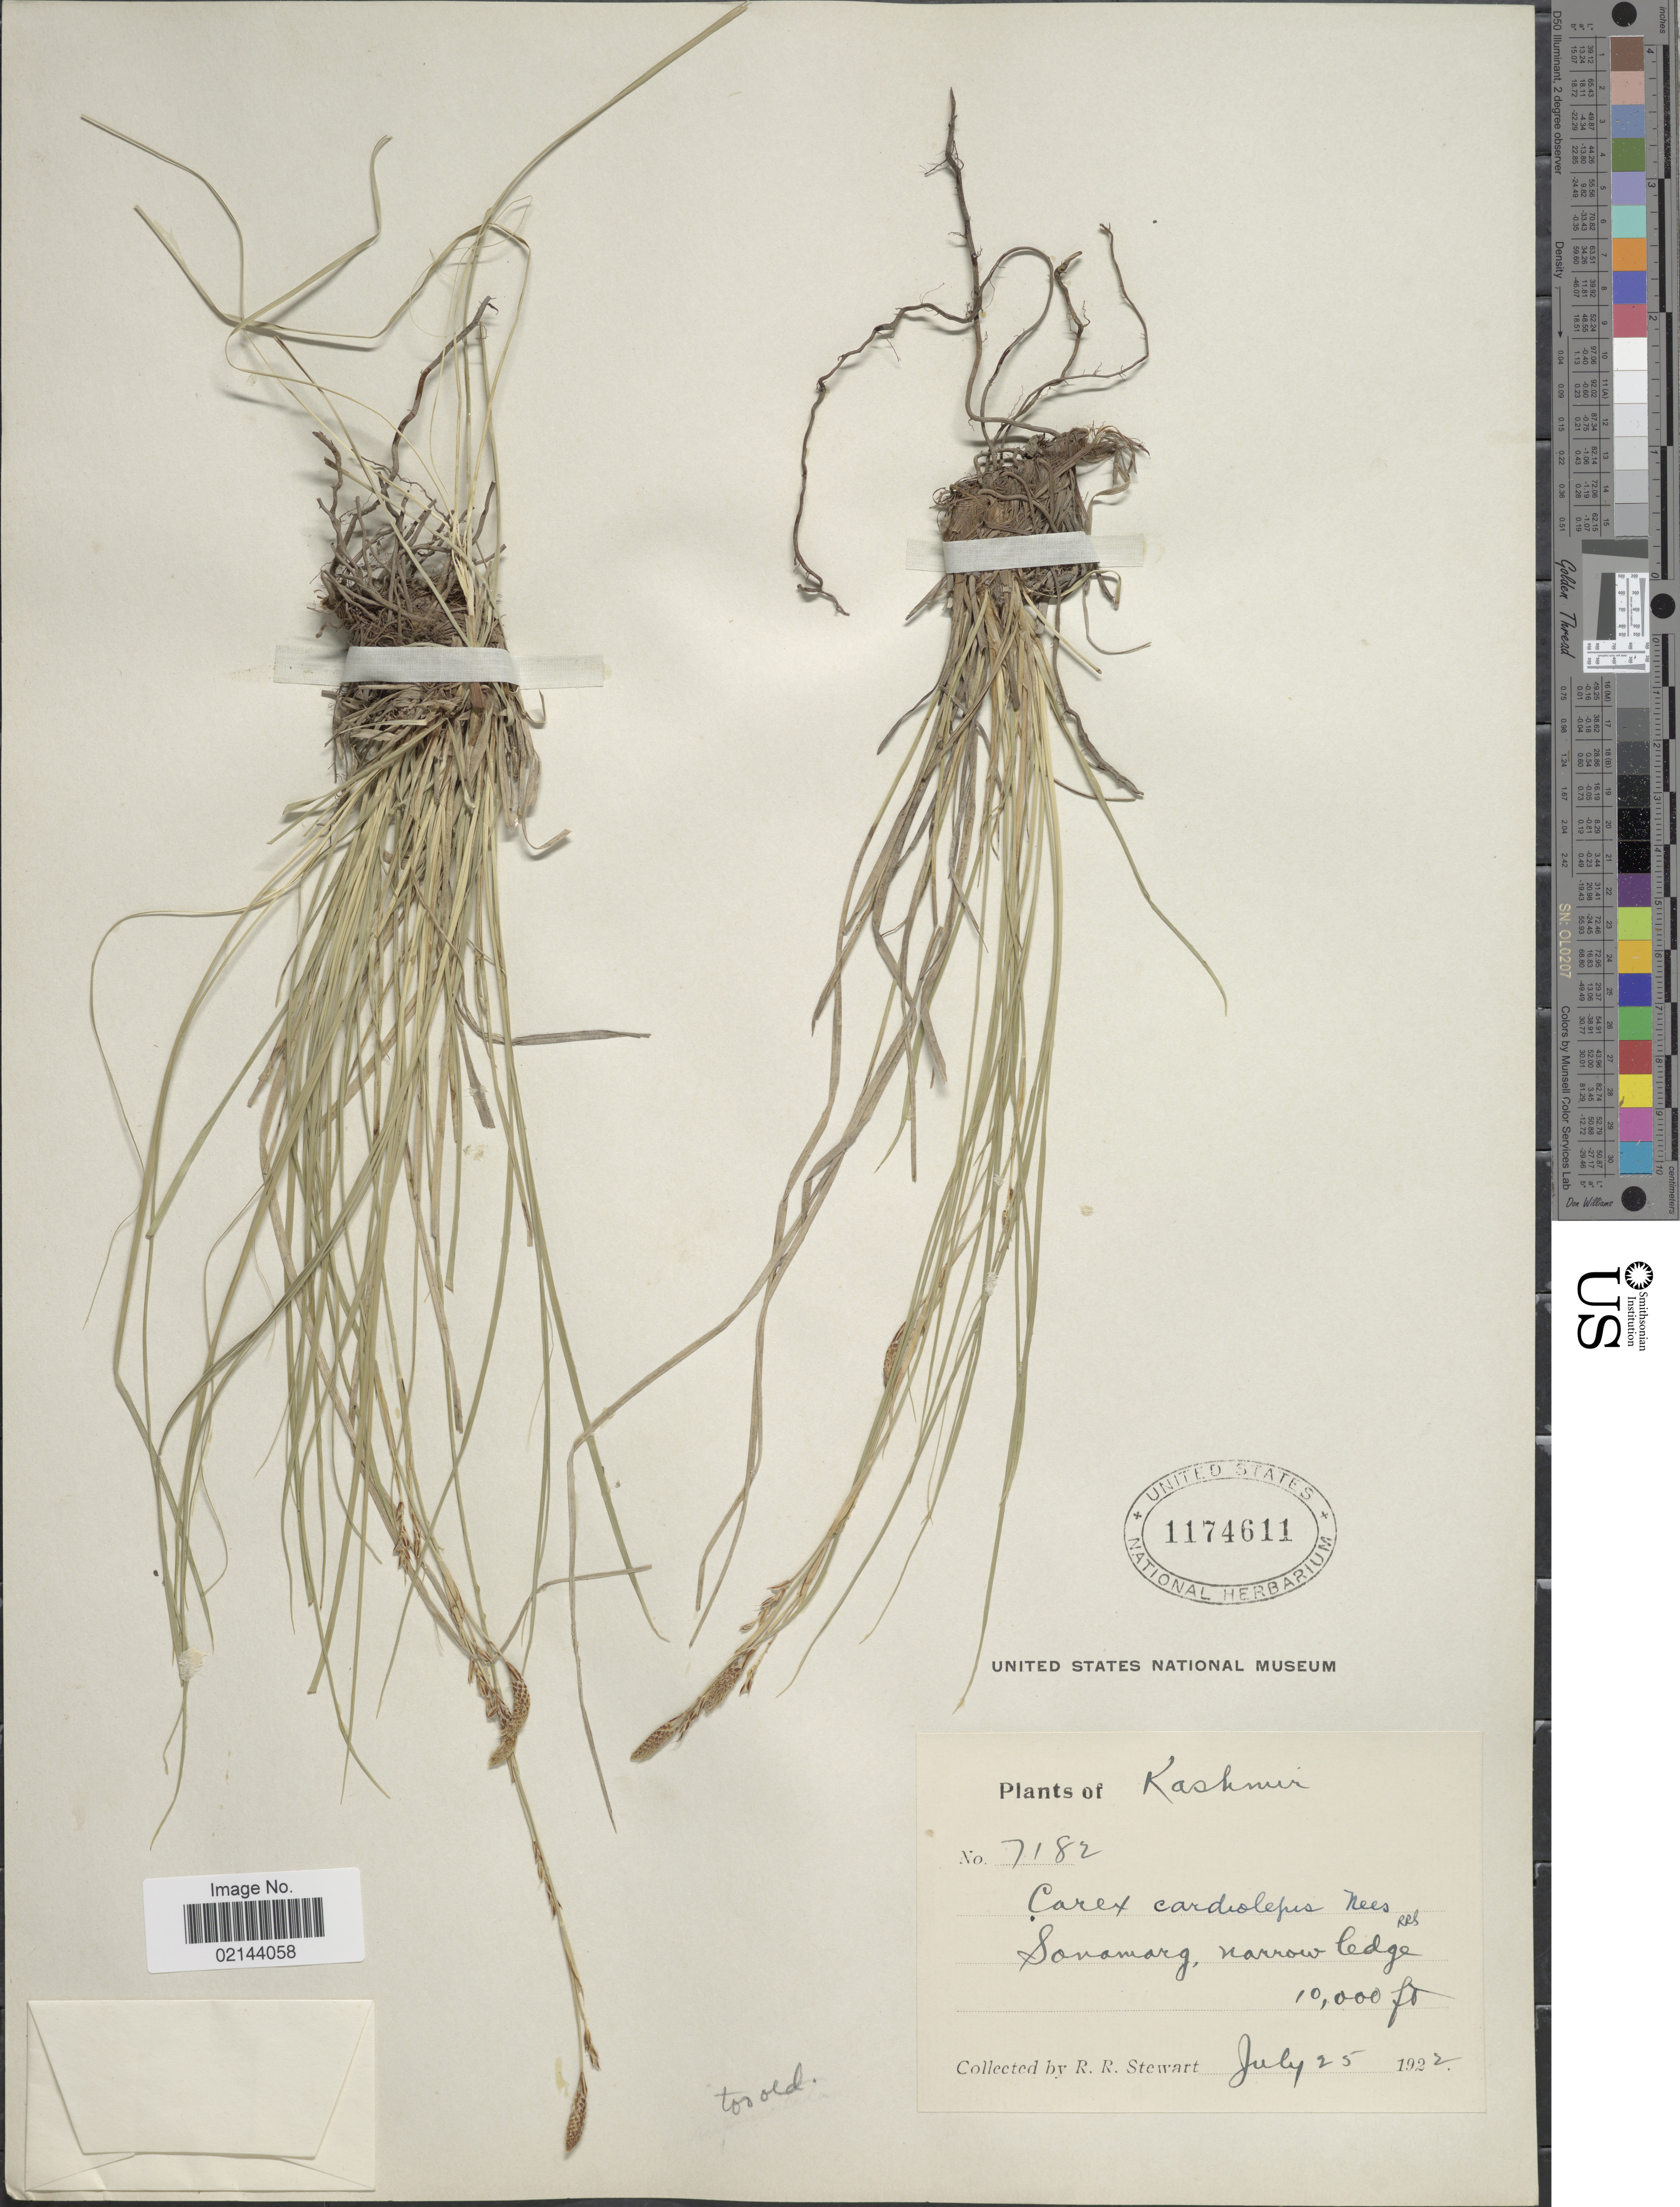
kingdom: Plantae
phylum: Tracheophyta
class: Liliopsida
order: Poales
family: Cyperaceae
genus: Carex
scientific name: Carex cardiolepis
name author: Nees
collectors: R. R. Stewart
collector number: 7182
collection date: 1922-07-25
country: India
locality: Kashmir, Sonamar, narrow ledge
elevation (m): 3048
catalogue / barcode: US 1174611